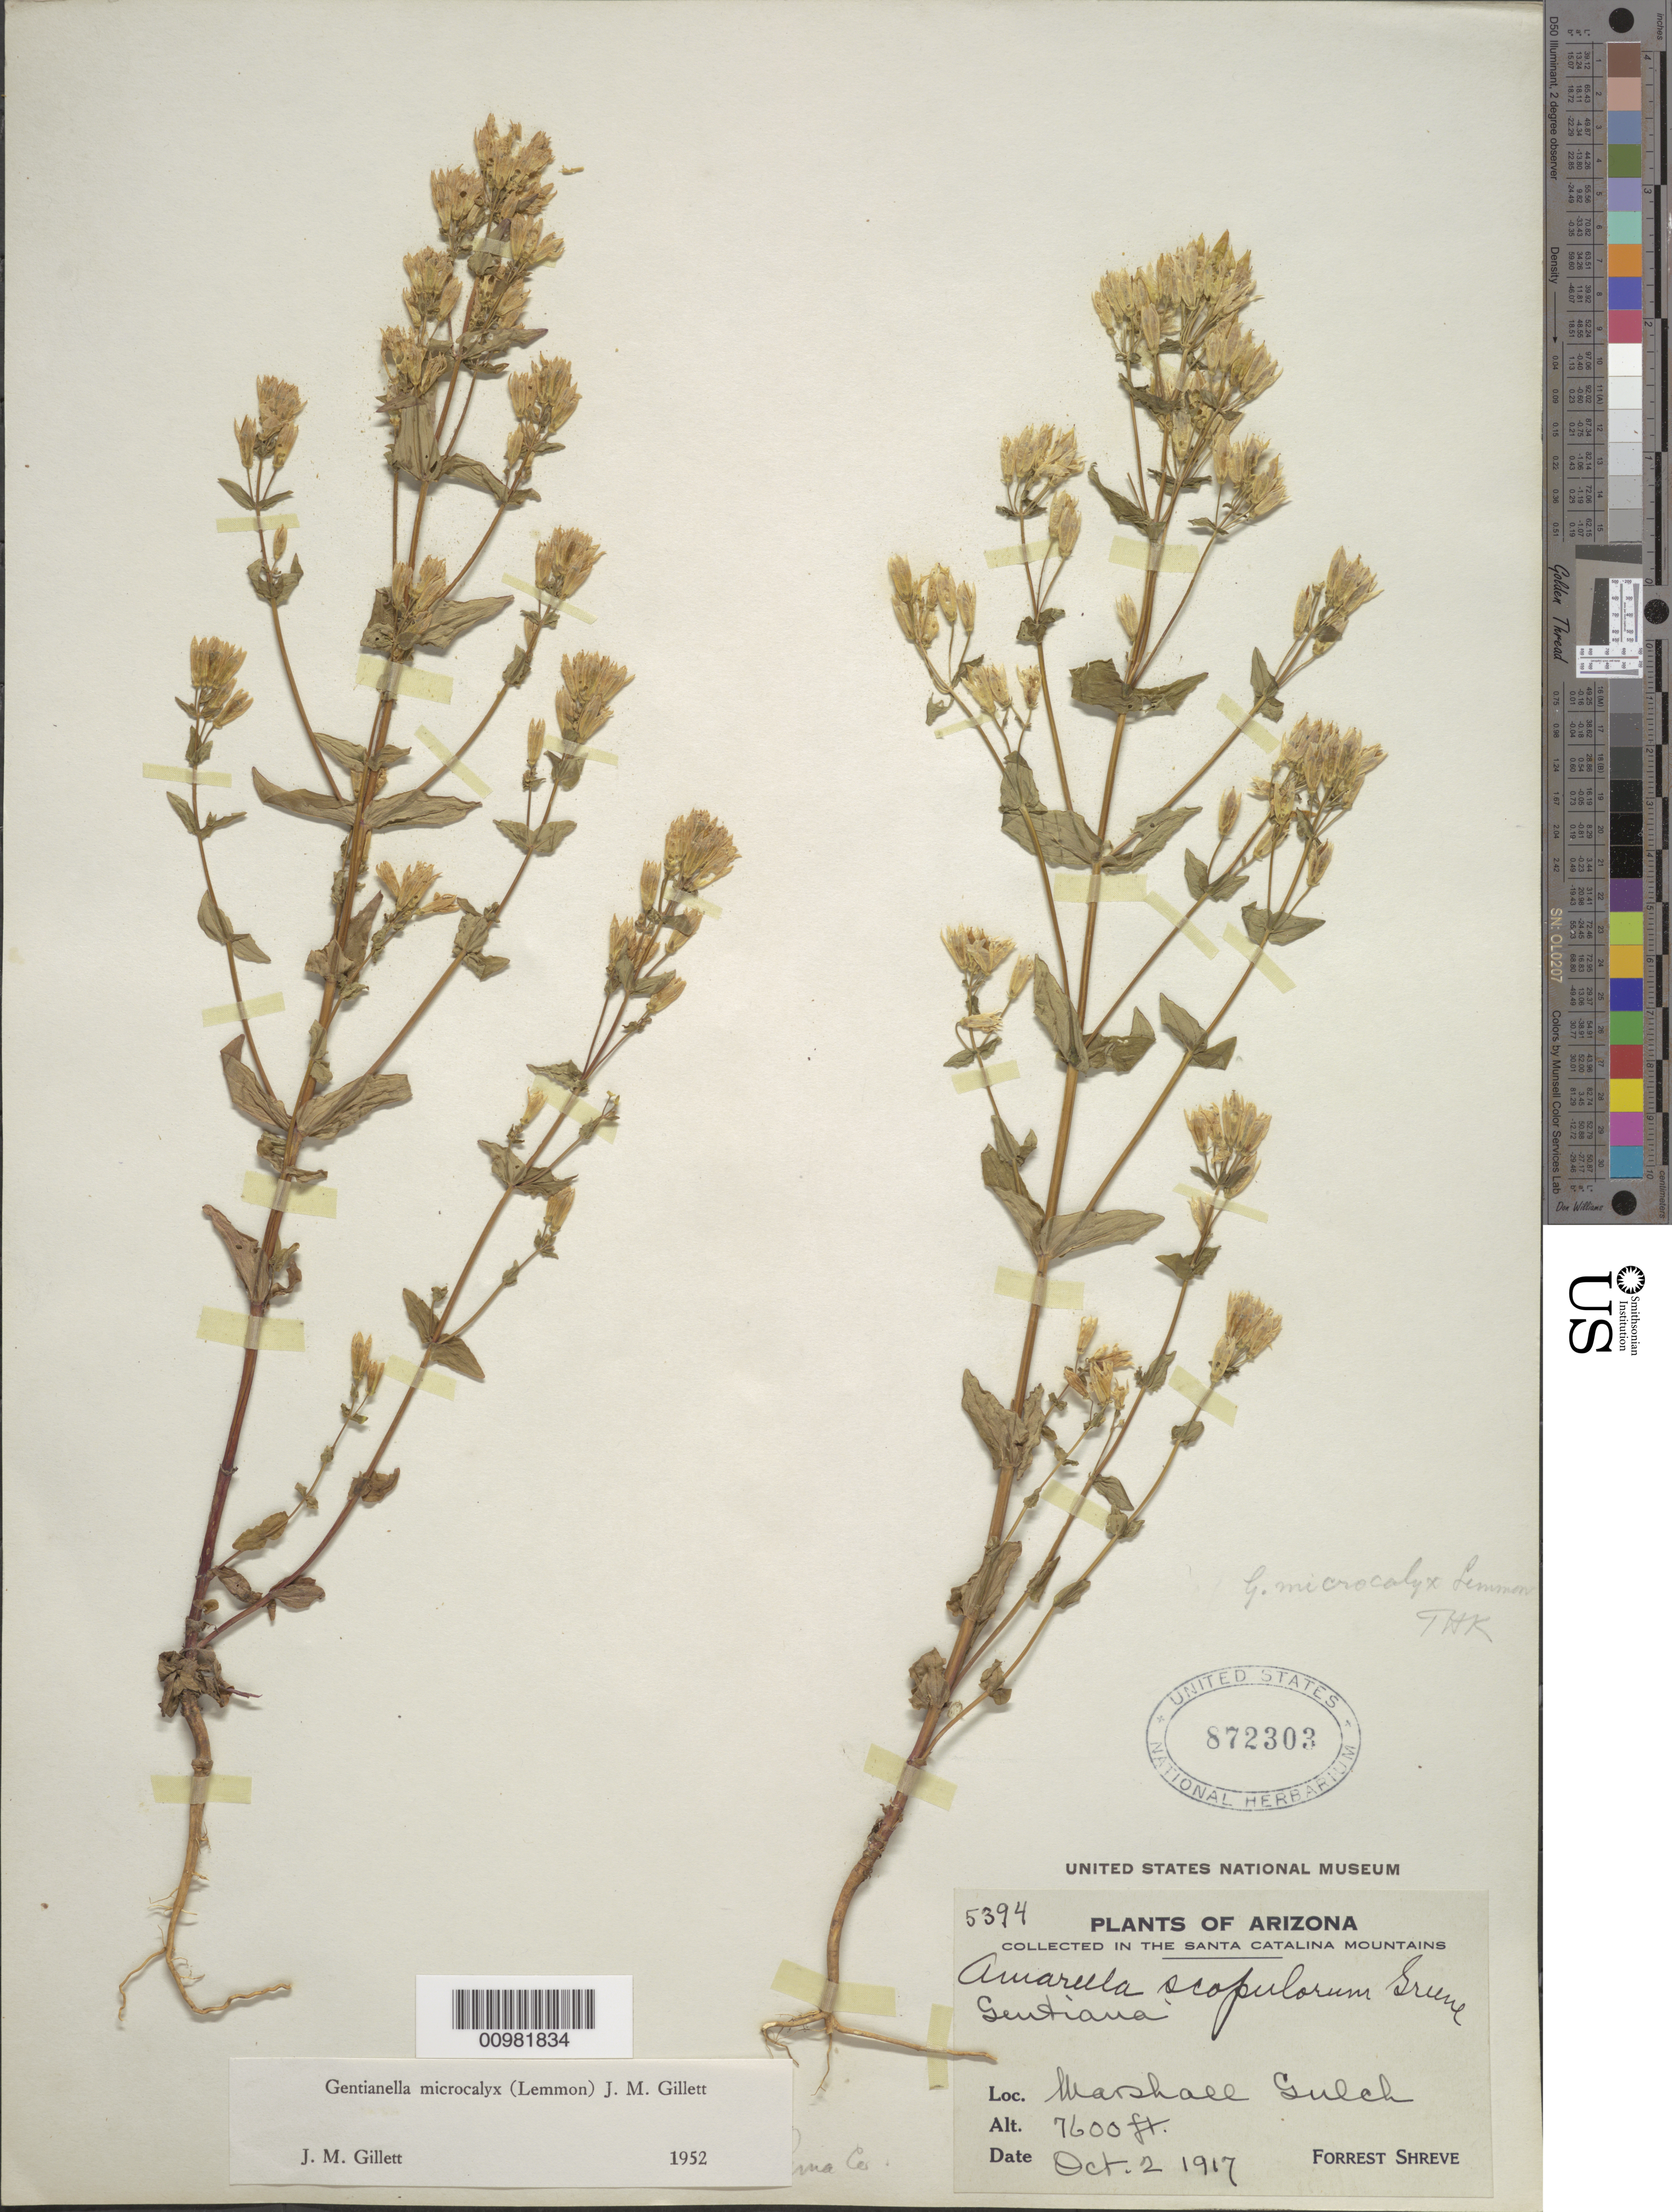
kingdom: Plantae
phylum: Tracheophyta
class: Magnoliopsida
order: Gentianales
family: Gentianaceae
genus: Gentianella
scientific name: Gentianella microcalyx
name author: (Lemmon) J.M. Gillet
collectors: F. Shreve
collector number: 5394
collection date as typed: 02 Oct 1917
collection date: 1917-10-02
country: United States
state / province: Arizona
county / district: Pima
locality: Santa Catalina Mts; Marshall Gulch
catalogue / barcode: US 872303